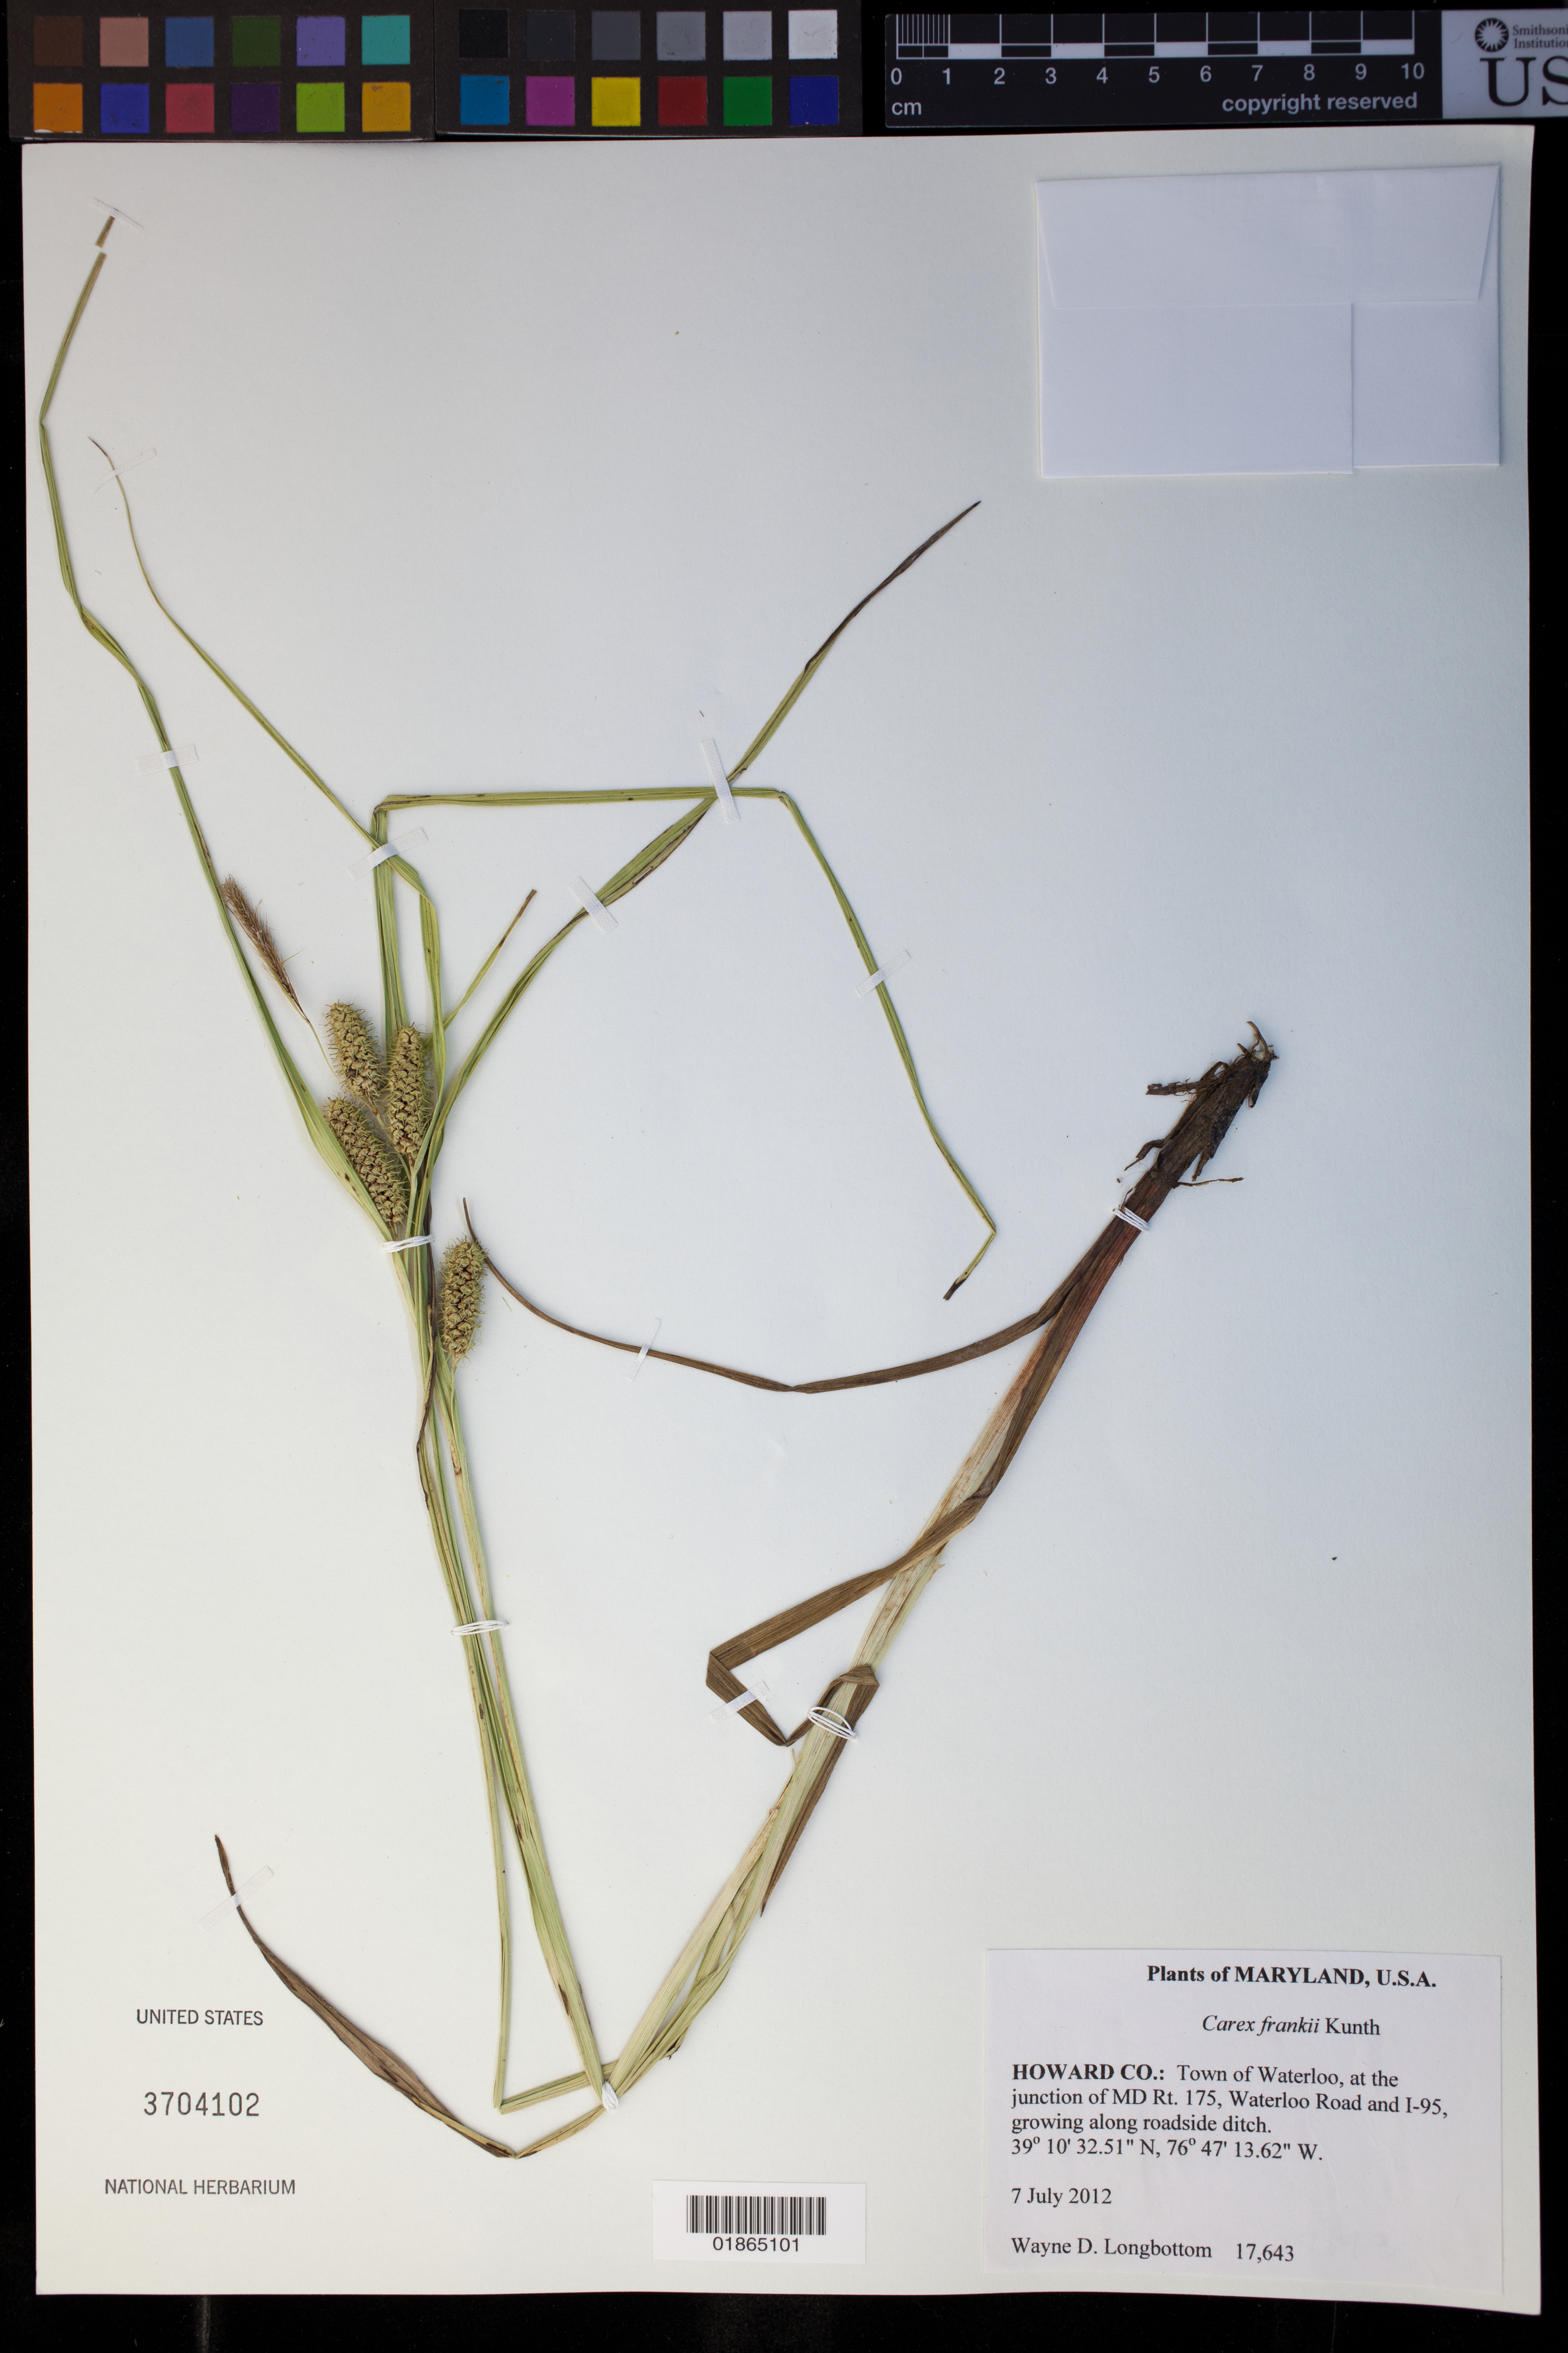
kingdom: Plantae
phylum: Tracheophyta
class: Liliopsida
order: Poales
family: Cyperaceae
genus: Carex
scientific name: Carex frankii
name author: Kunth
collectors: W. D. Longbottom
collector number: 17643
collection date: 2012-07-07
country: United States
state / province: Maryland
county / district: Howard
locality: Town of Waterloo, at the junction of MD Rt. 175, Waterloo Road and I-95.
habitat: Growing along roadside ditch.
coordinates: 39 10 32.51 N, 76 47 13.62 W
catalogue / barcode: US 3704102